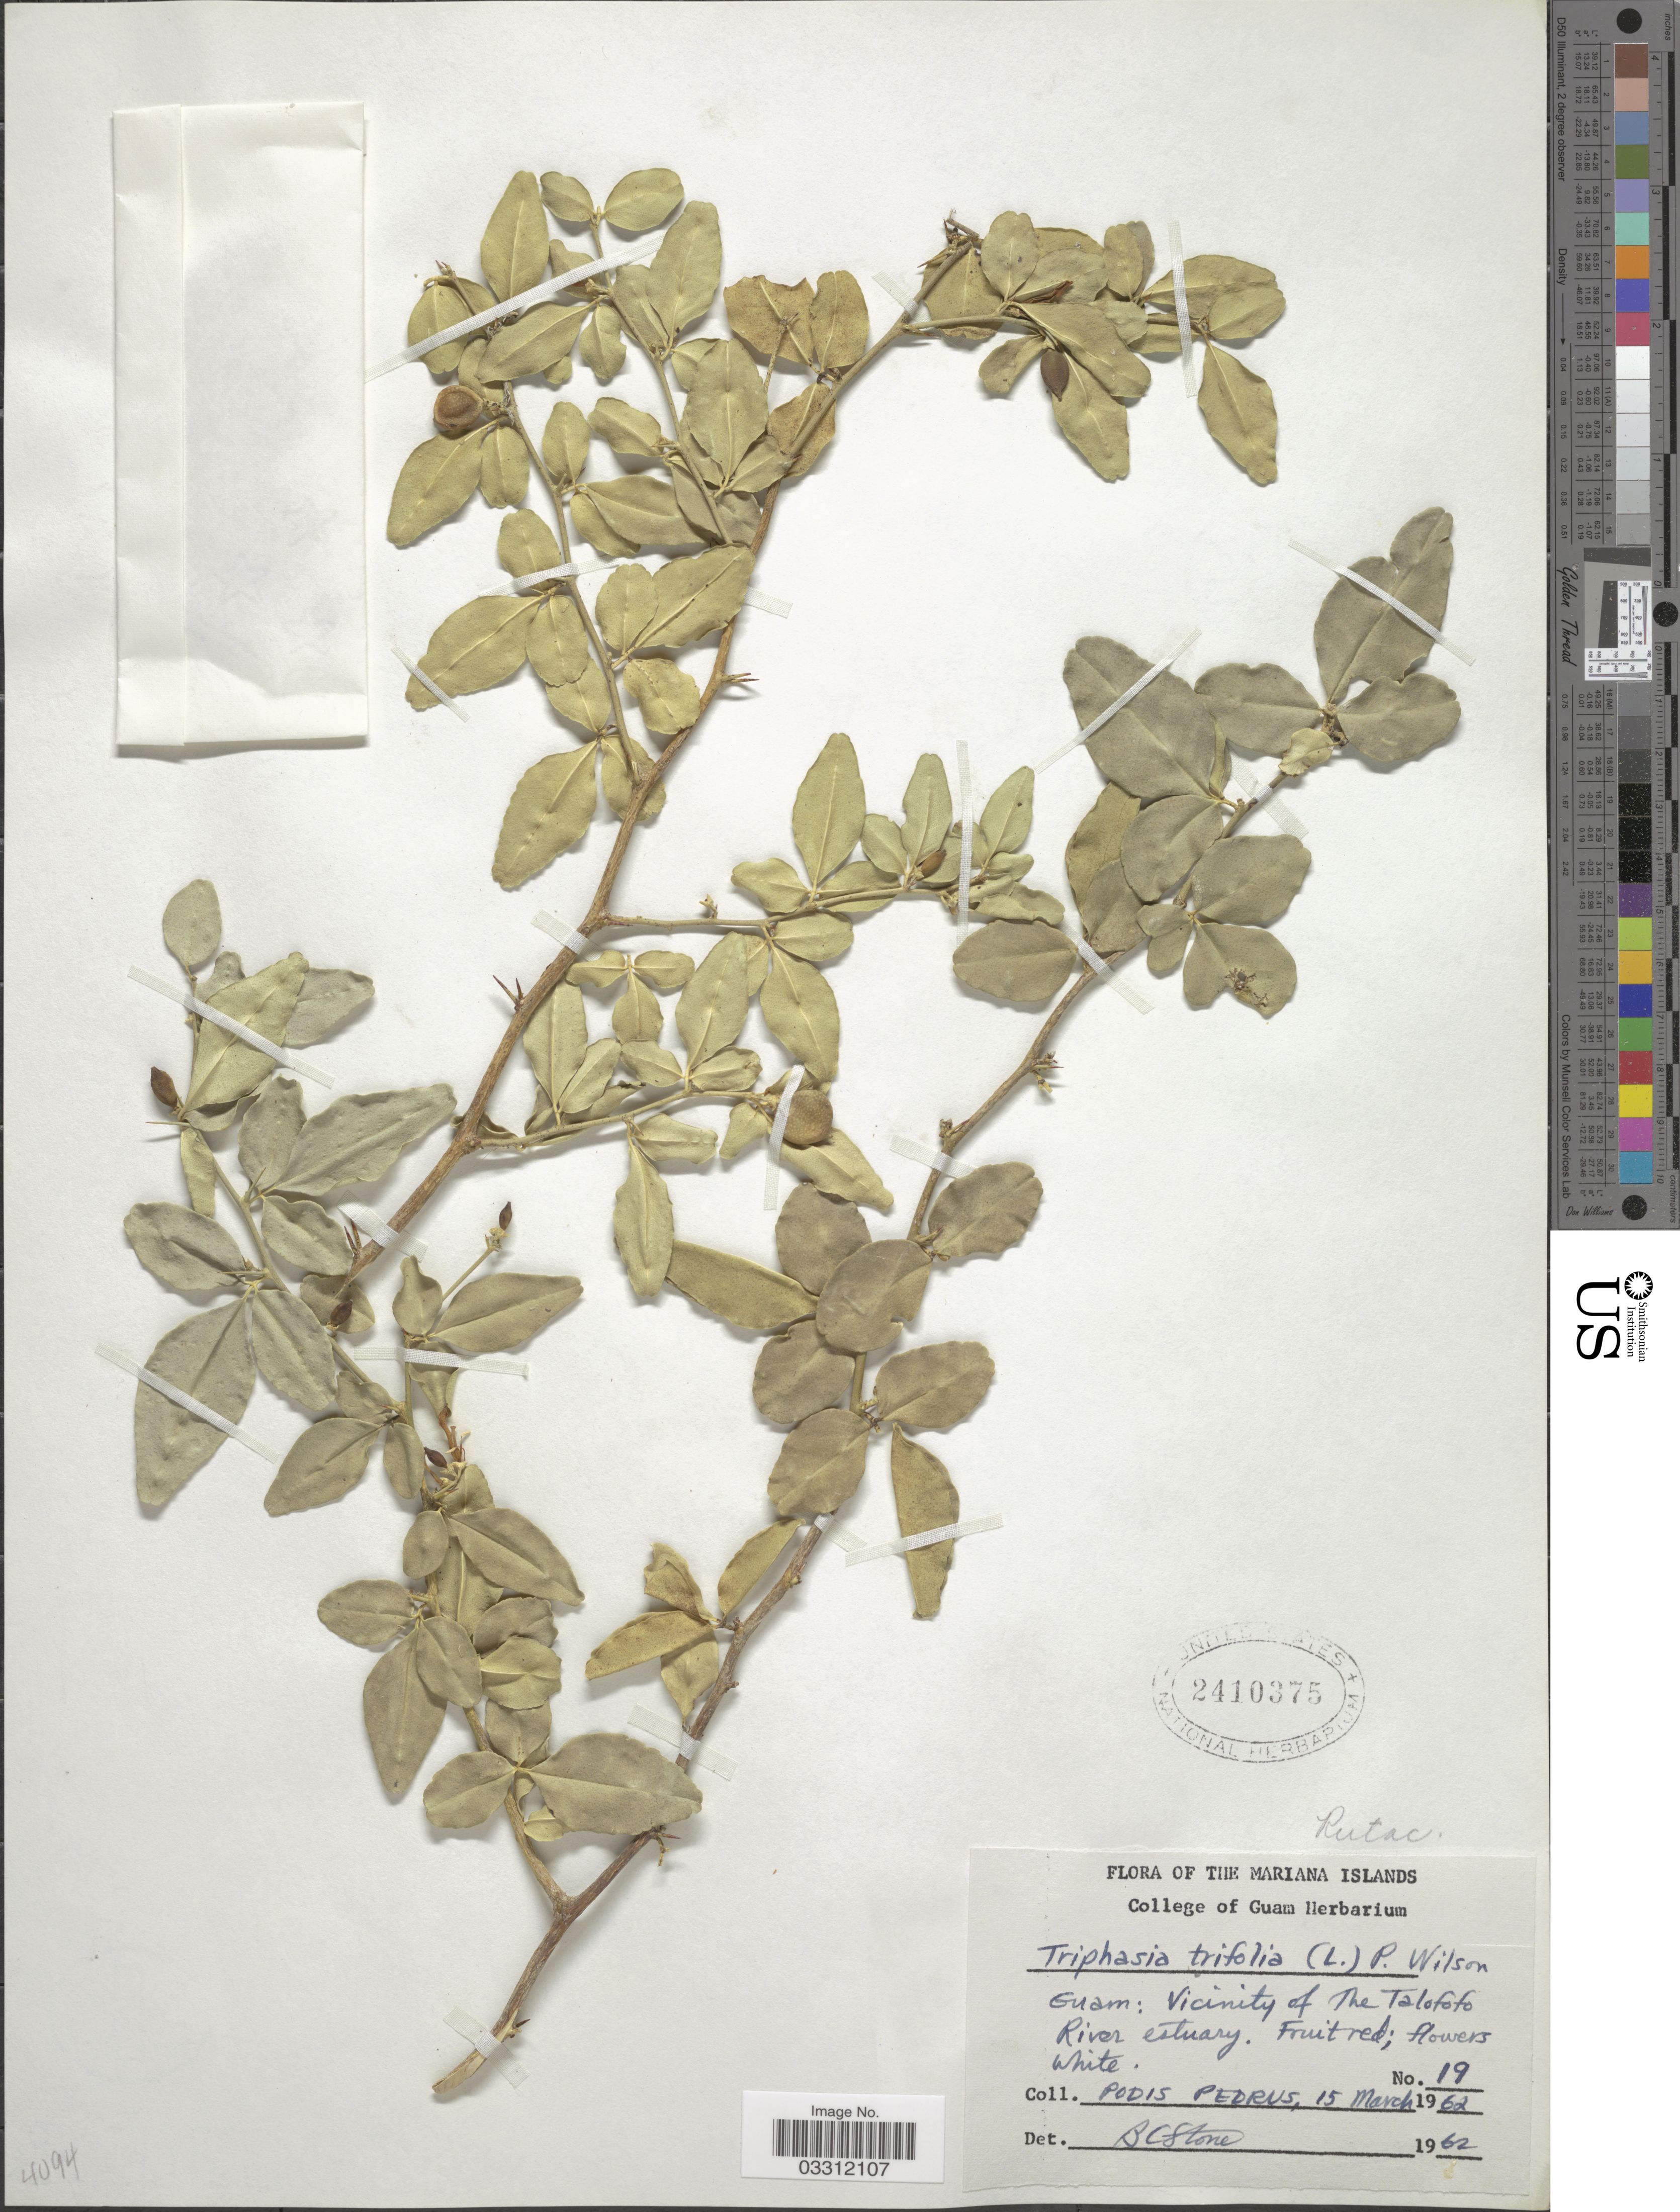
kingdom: Plantae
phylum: Tracheophyta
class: Magnoliopsida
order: Sapindales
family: Rutaceae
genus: Triphasia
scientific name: Triphasia trifolia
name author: (Burm. f.) P. Wilson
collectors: P. Pedrus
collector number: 19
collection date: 1962-03-15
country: Guam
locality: The Mariana Islands, Vicinity of the Talofofo River estuary.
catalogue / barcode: US 2410375